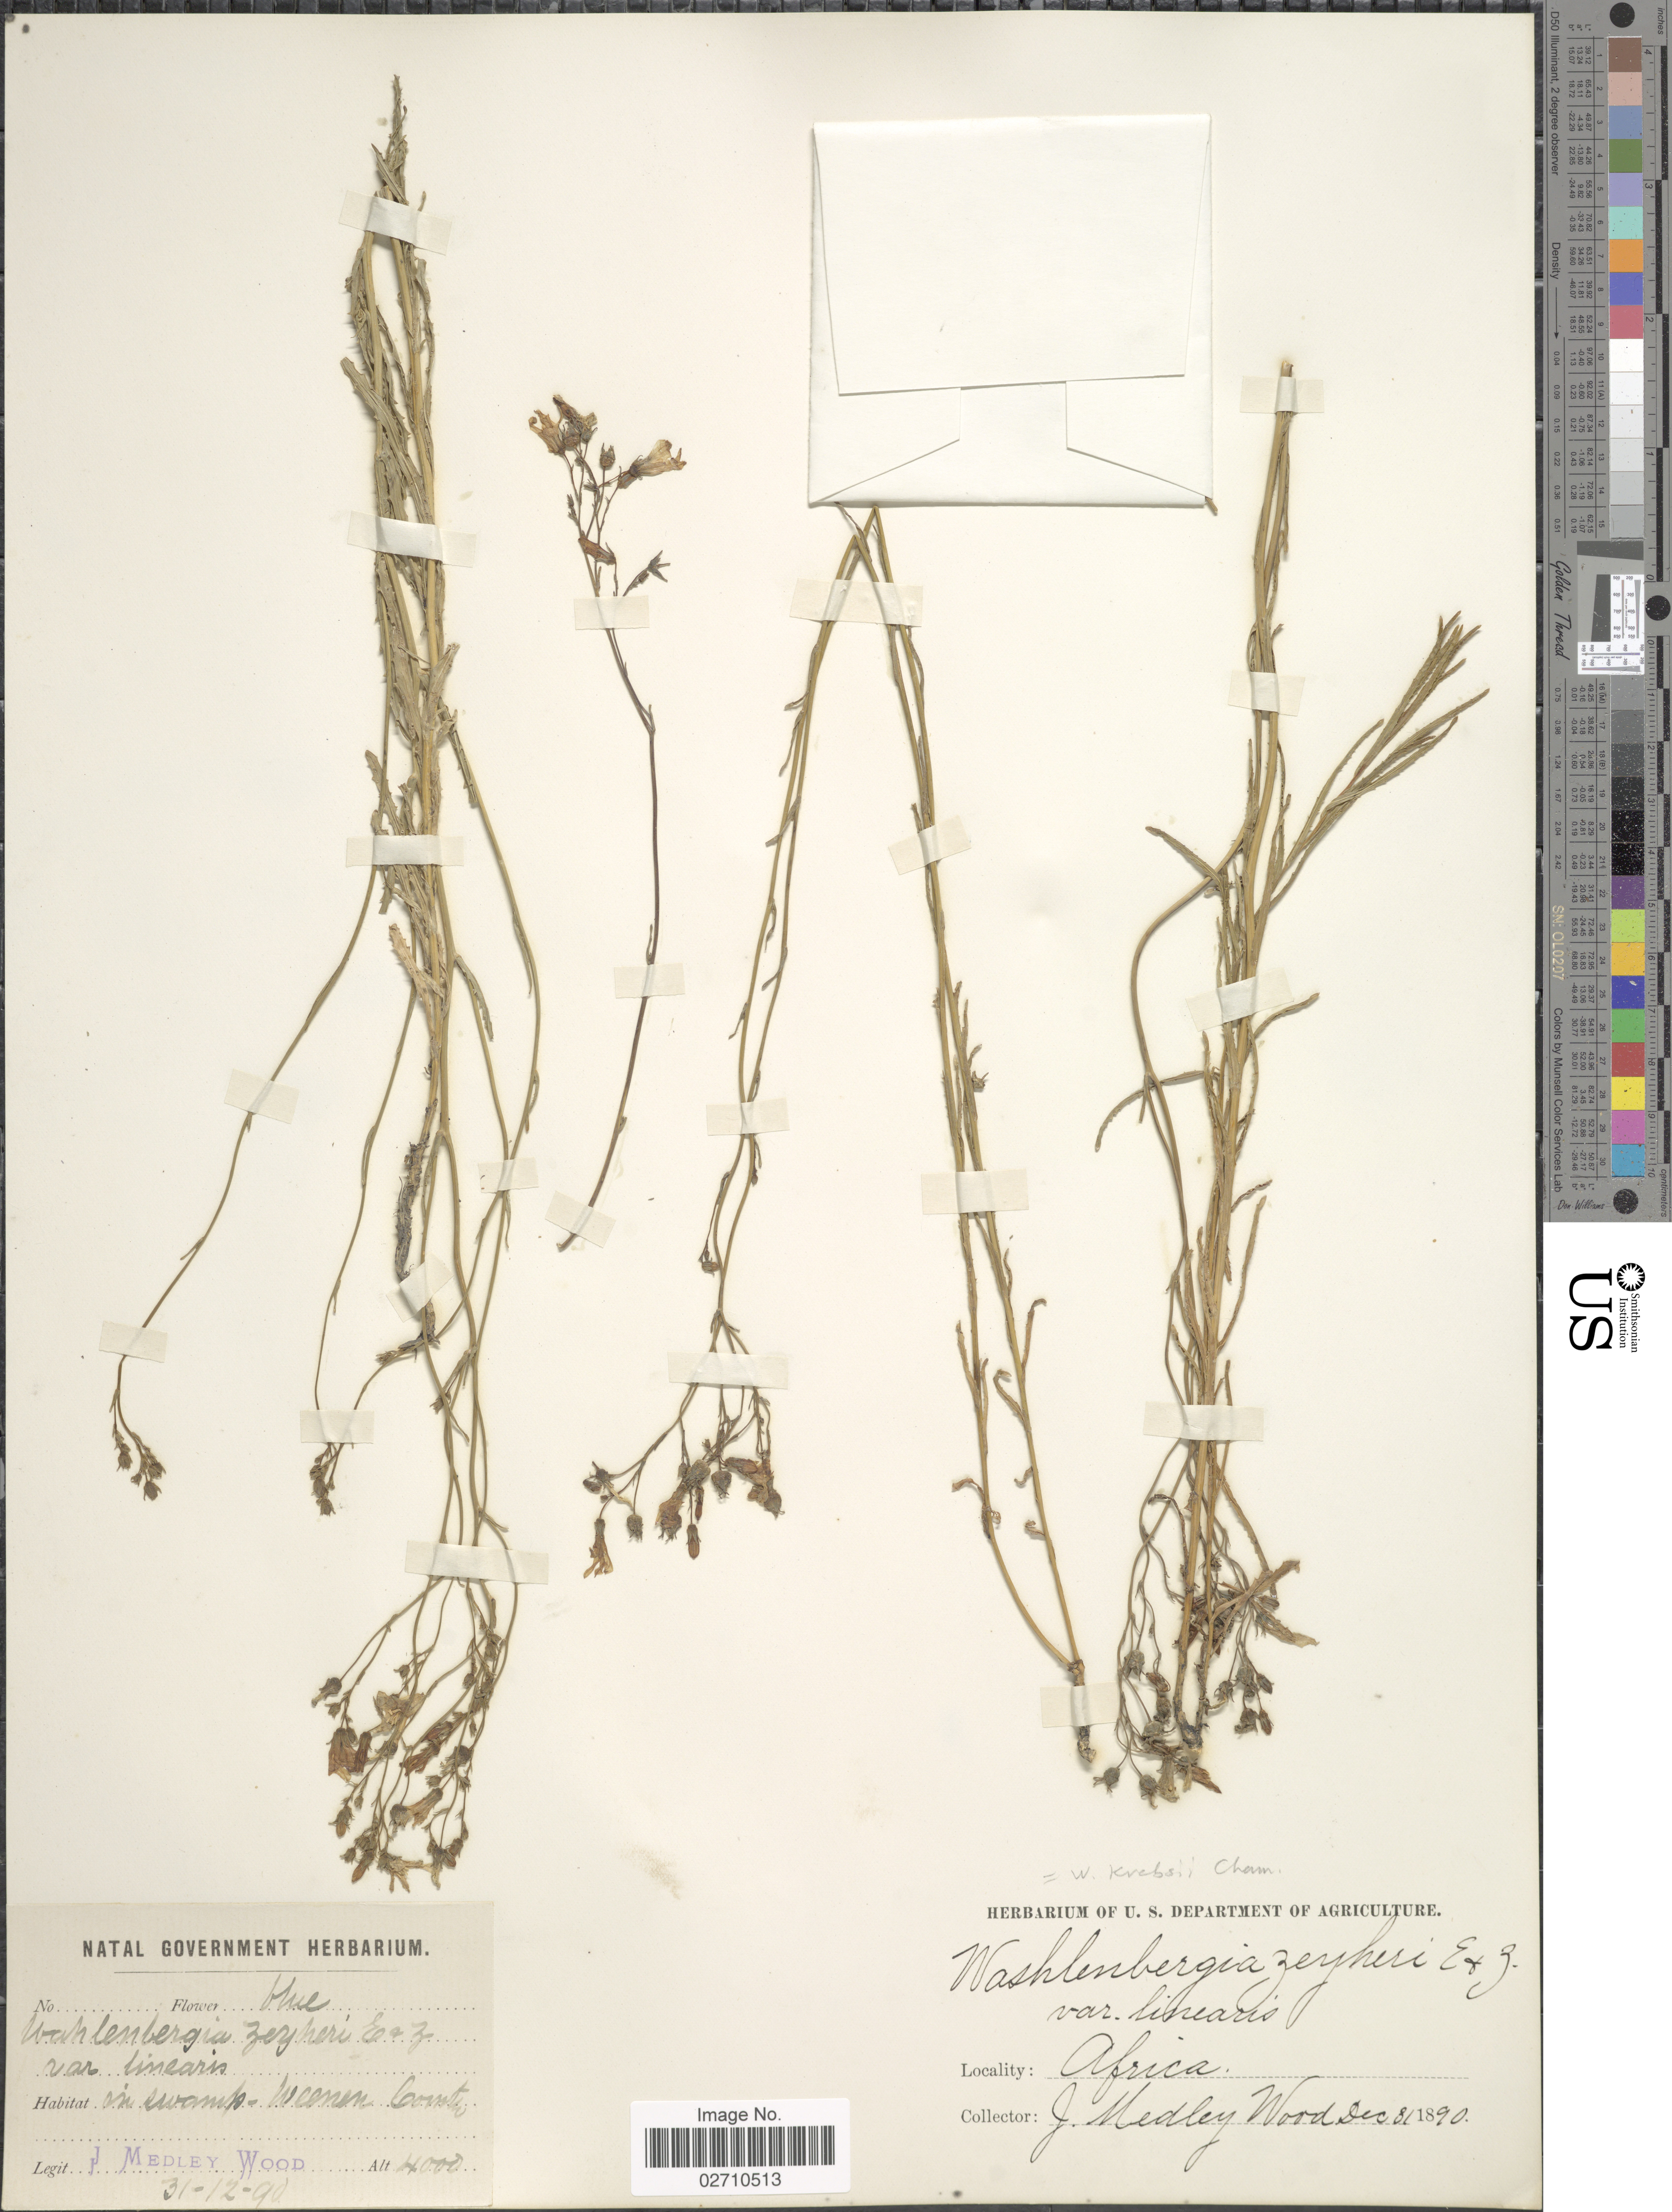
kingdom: Plantae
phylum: Tracheophyta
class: Magnoliopsida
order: Asterales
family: Campanulaceae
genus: Wahlenbergia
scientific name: Wahlenbergia krebsii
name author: Cham.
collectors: J. Medley Wood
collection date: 1890-12-31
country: South Africa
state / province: KwaZulu-Natal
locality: In swamp- Weenen Comte. Africa.